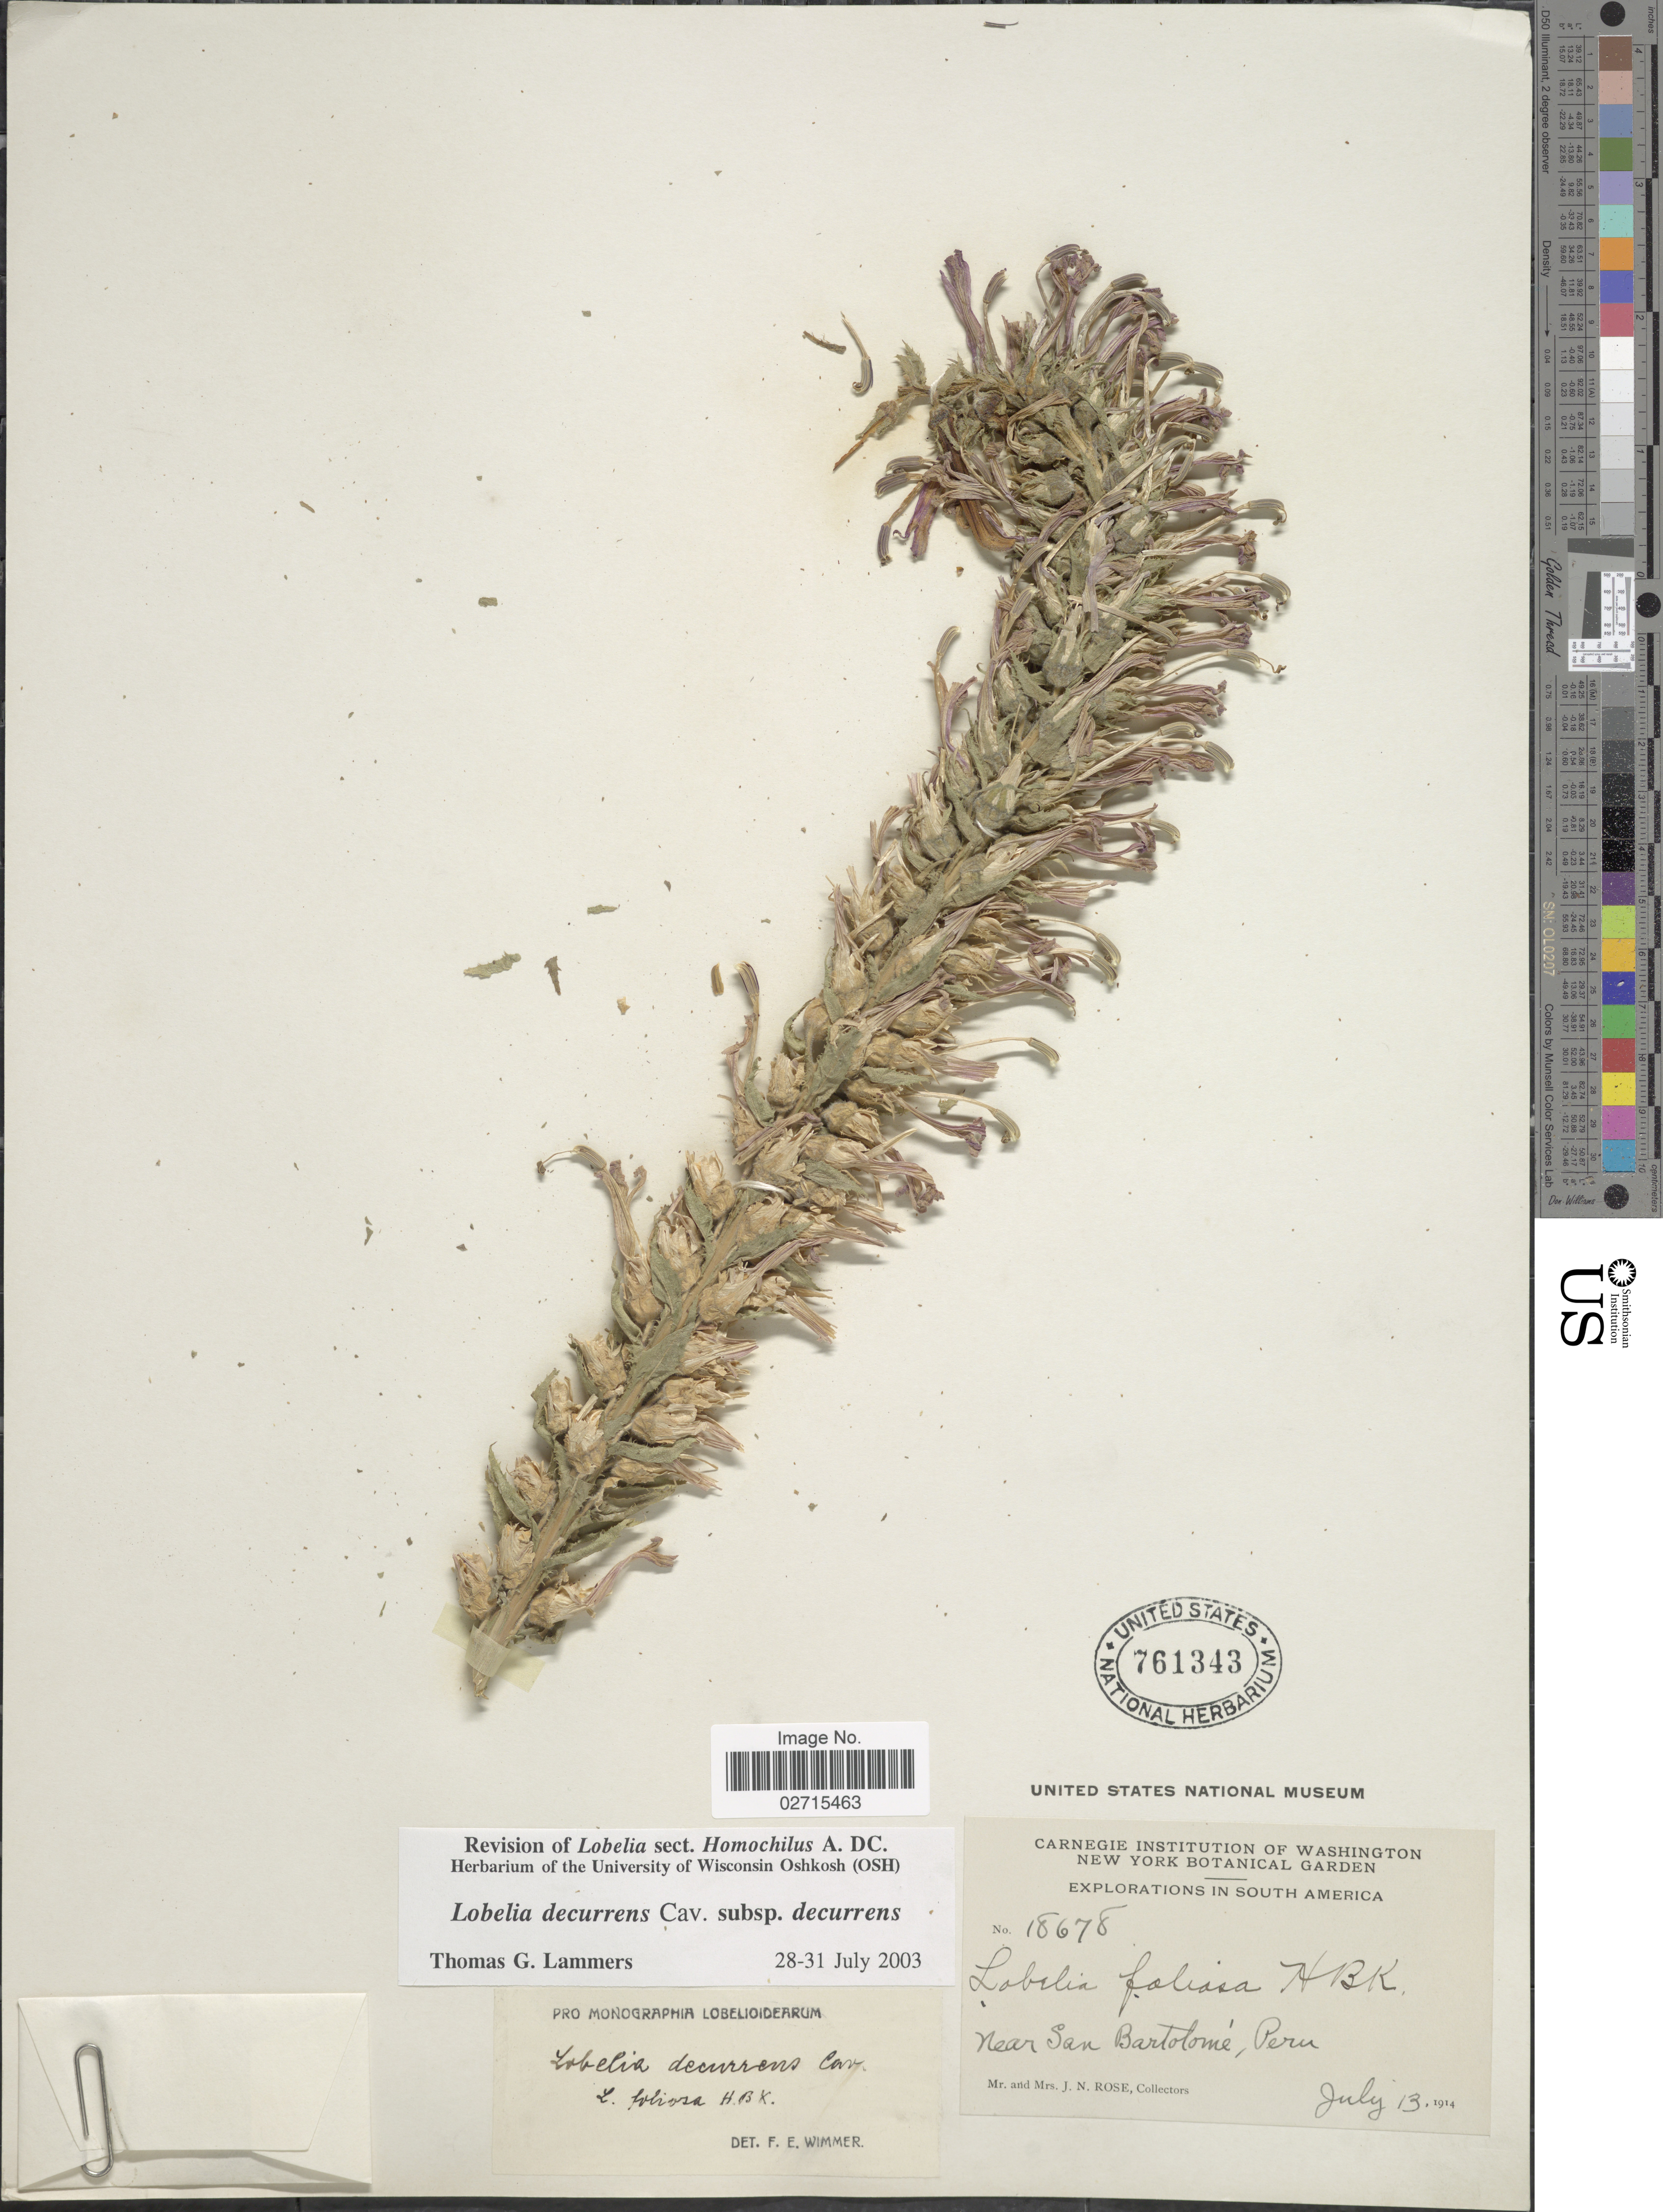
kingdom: Plantae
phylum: Tracheophyta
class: Magnoliopsida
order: Asterales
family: Campanulaceae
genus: Lobelia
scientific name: Lobelia decurrens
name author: Cav.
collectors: J. N. Rose & L. B. Rose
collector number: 18678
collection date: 1914-07-13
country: Peru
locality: Near San Bartolome.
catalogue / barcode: US 761343